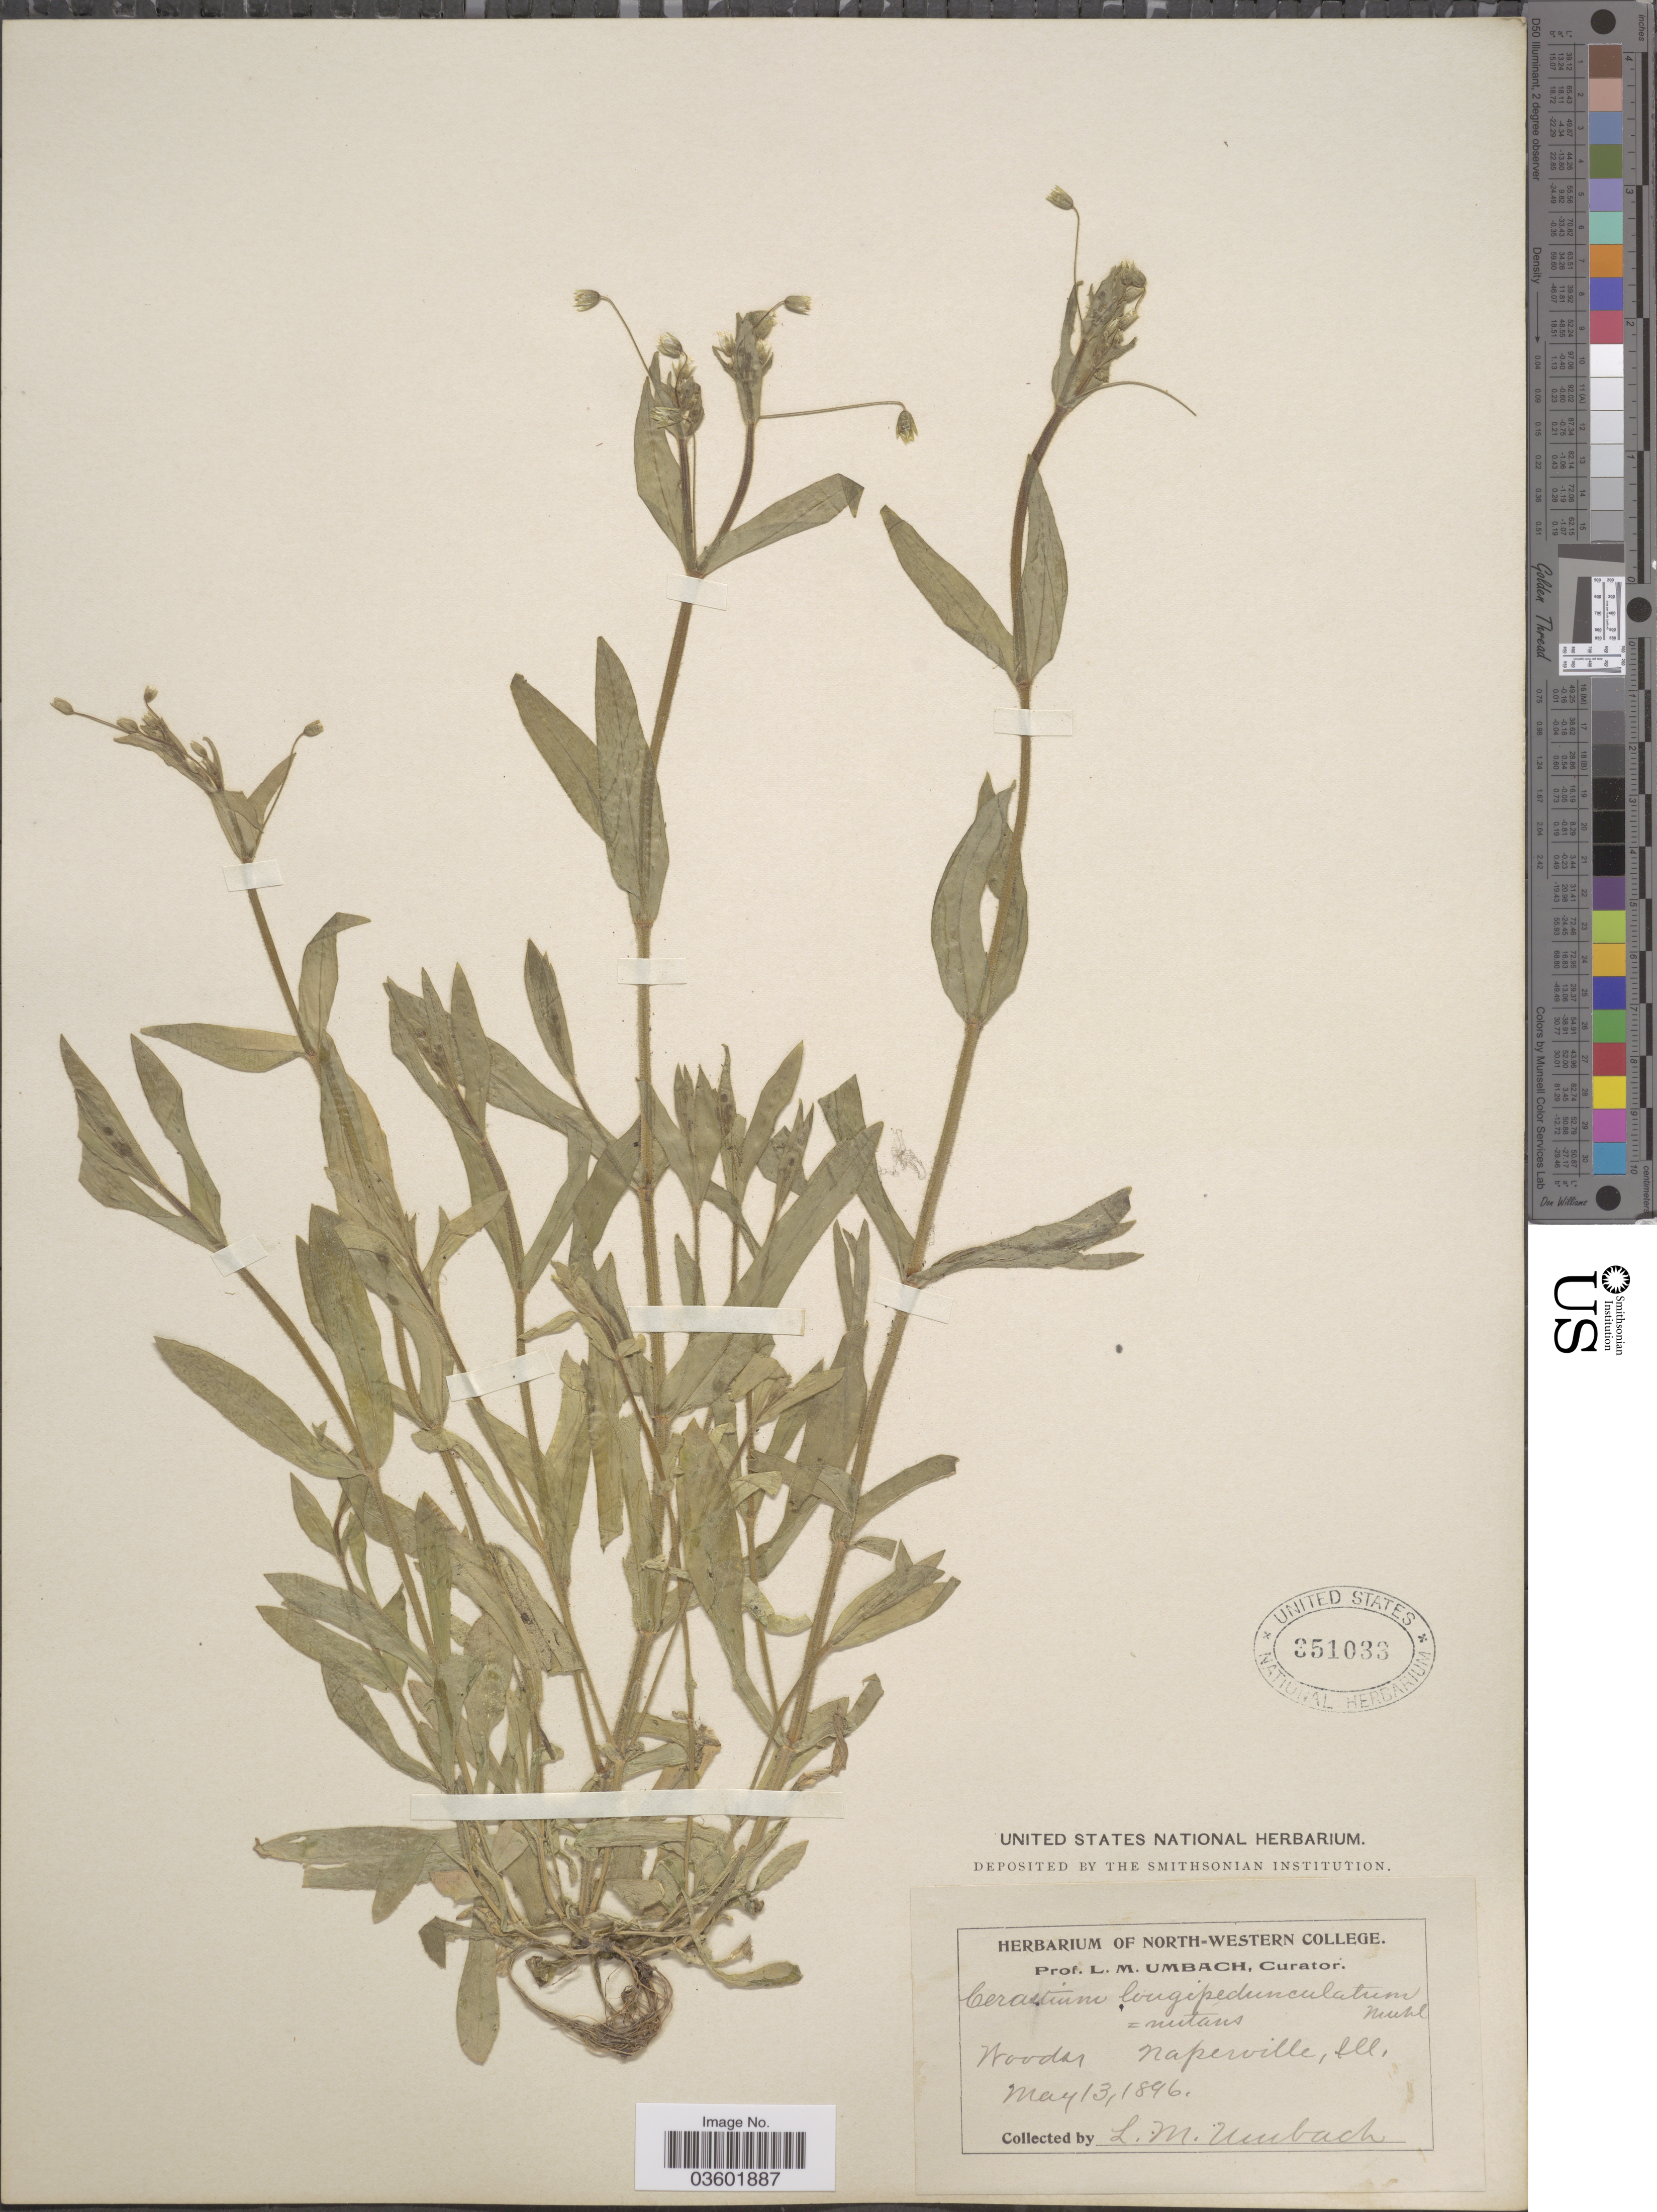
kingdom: Plantae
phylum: Tracheophyta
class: Magnoliopsida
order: Caryophyllales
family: Caryophyllaceae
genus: Cerastium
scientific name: Cerastium nutans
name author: Raf.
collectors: L. M. Umbach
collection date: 1896-05-13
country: United States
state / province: Illinois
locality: Naperville.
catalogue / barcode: US 351033